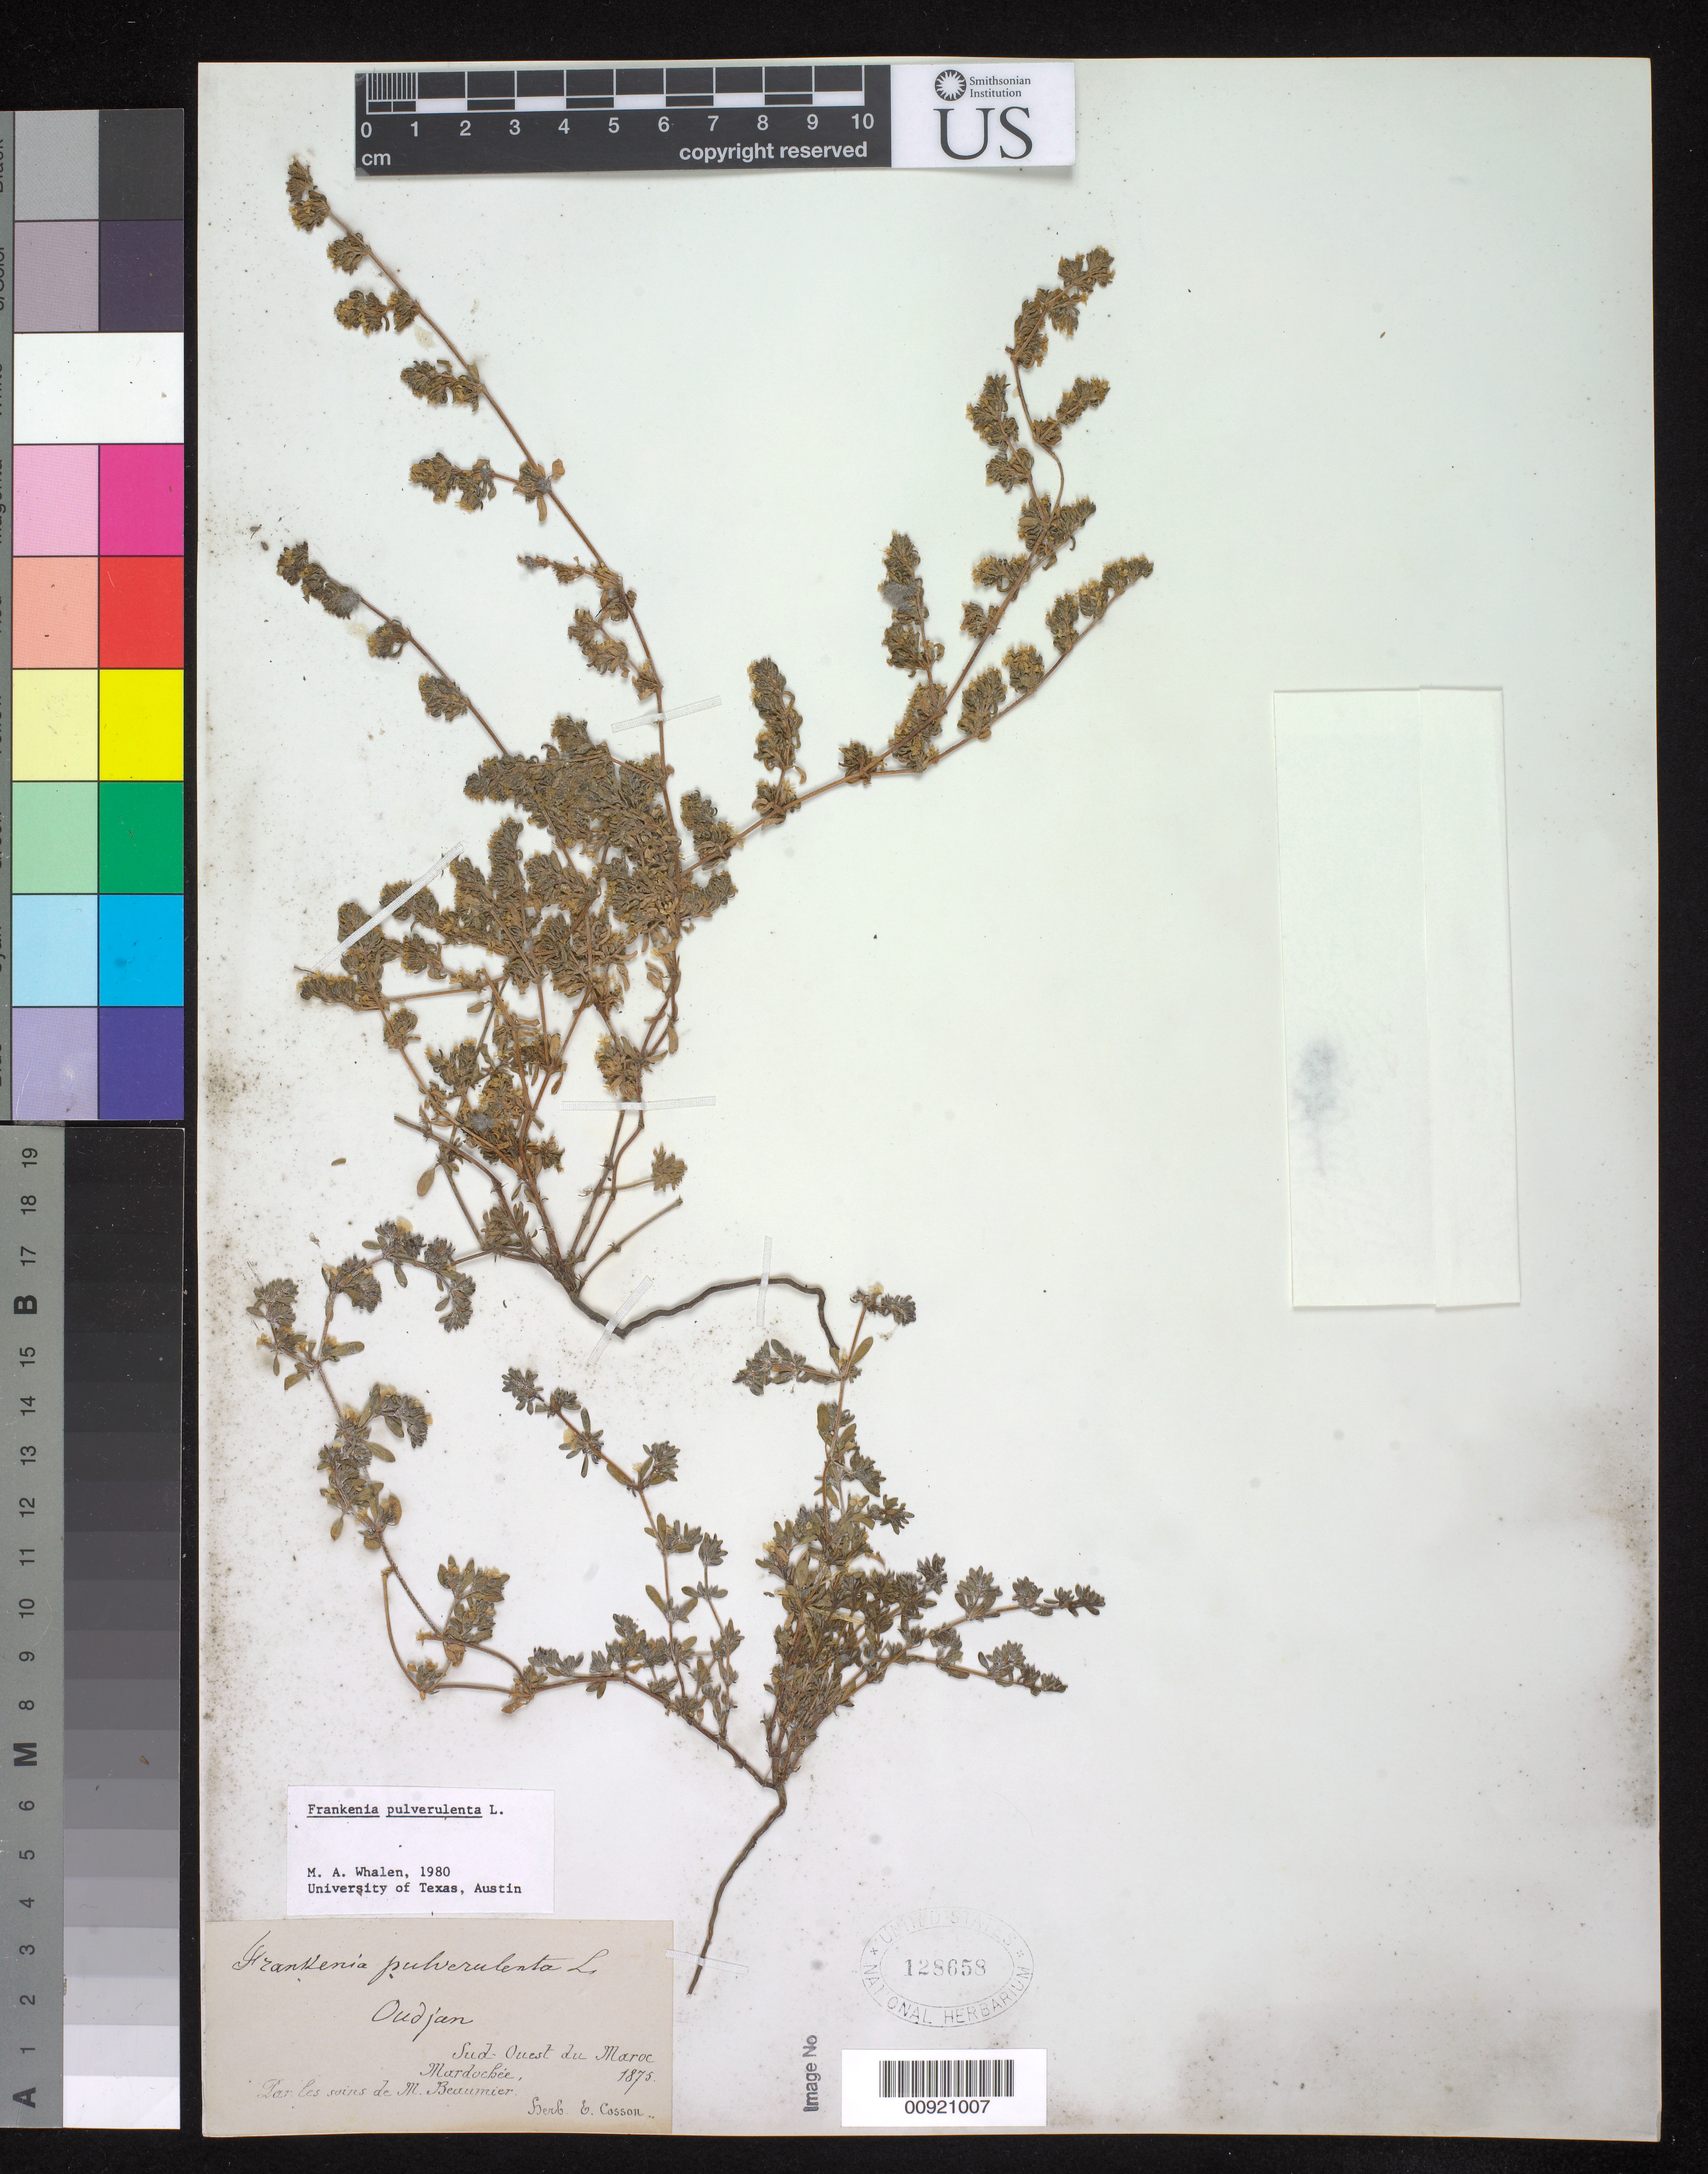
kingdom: Plantae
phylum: Tracheophyta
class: Magnoliopsida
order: Caryophyllales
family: Frankeniaceae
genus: Frankenia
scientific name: Frankenia pulverulenta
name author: L.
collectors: E. Cosson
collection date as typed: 1875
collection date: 1875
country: Morocco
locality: Sud Ouest du Marc, Mardochee, Lar les sains de M. Beaumier.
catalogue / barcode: US 128658